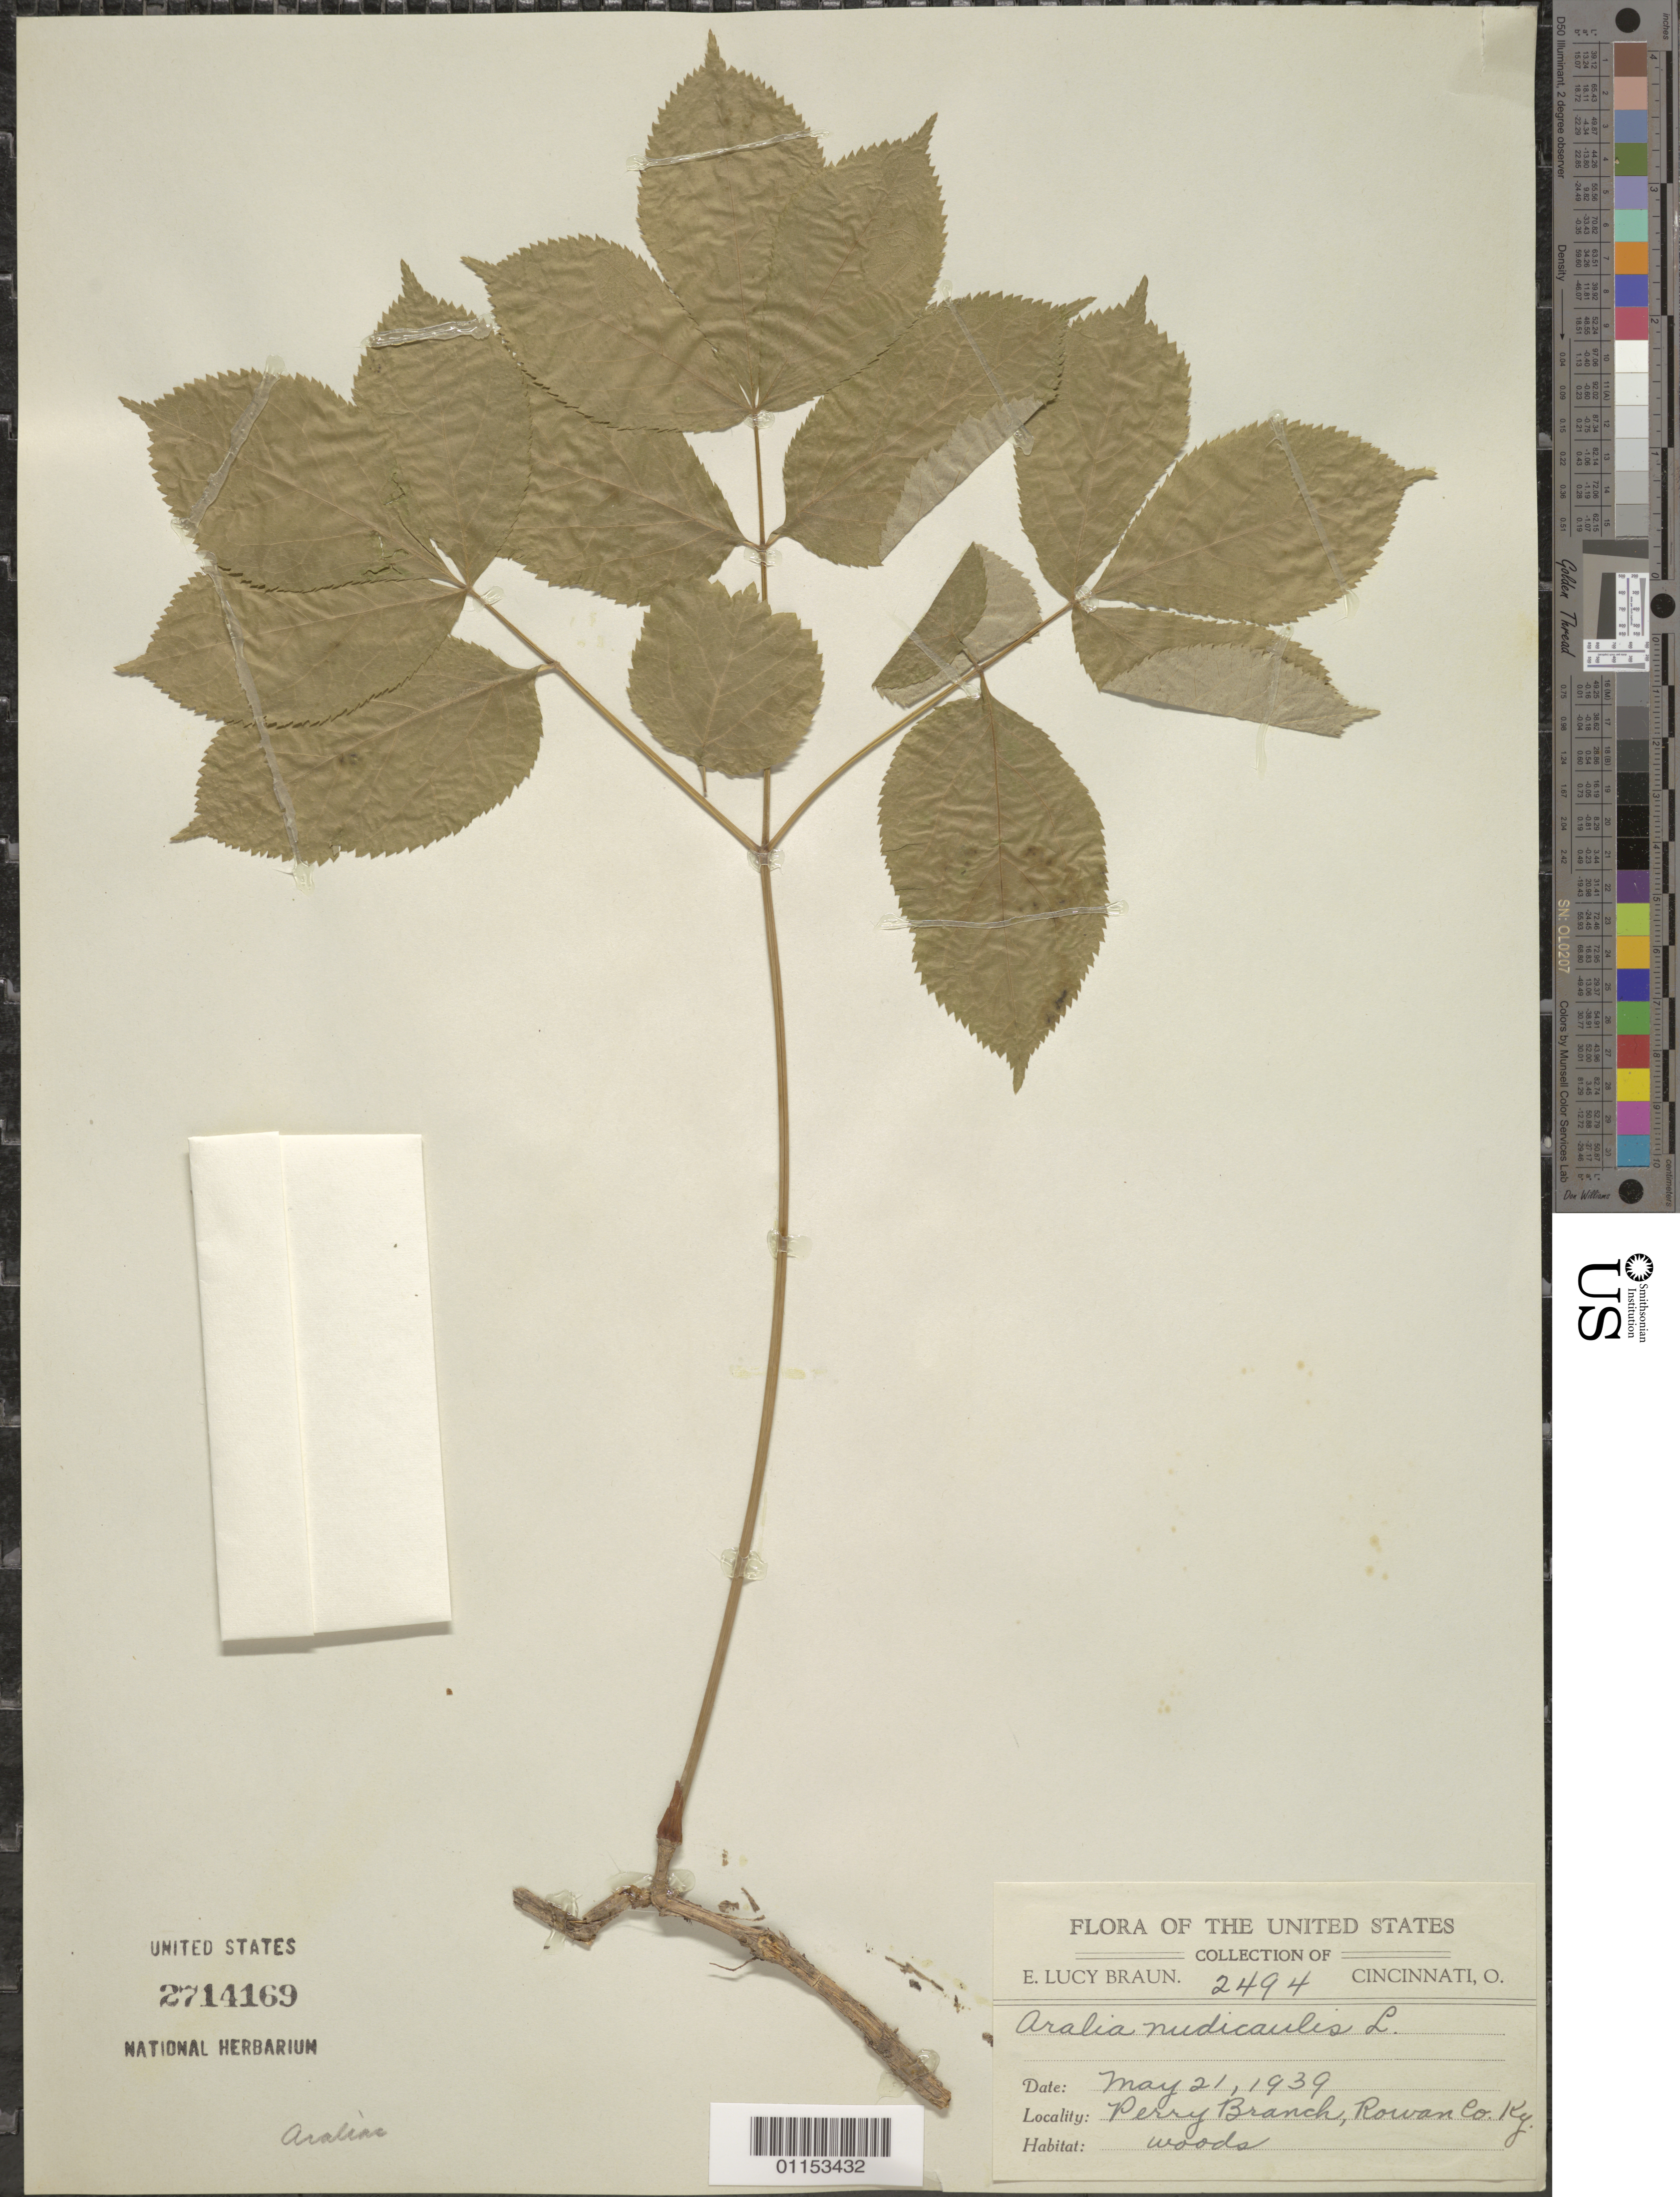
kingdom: Plantae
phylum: Tracheophyta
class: Magnoliopsida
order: Apiales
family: Araliaceae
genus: Aralia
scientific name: Aralia nudicaulis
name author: L.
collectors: E. L. Braun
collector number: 2494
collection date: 1939-05-21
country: United States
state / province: Kentucky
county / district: Rowan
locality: Perry Branch.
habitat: Woods.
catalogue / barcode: US 2714169